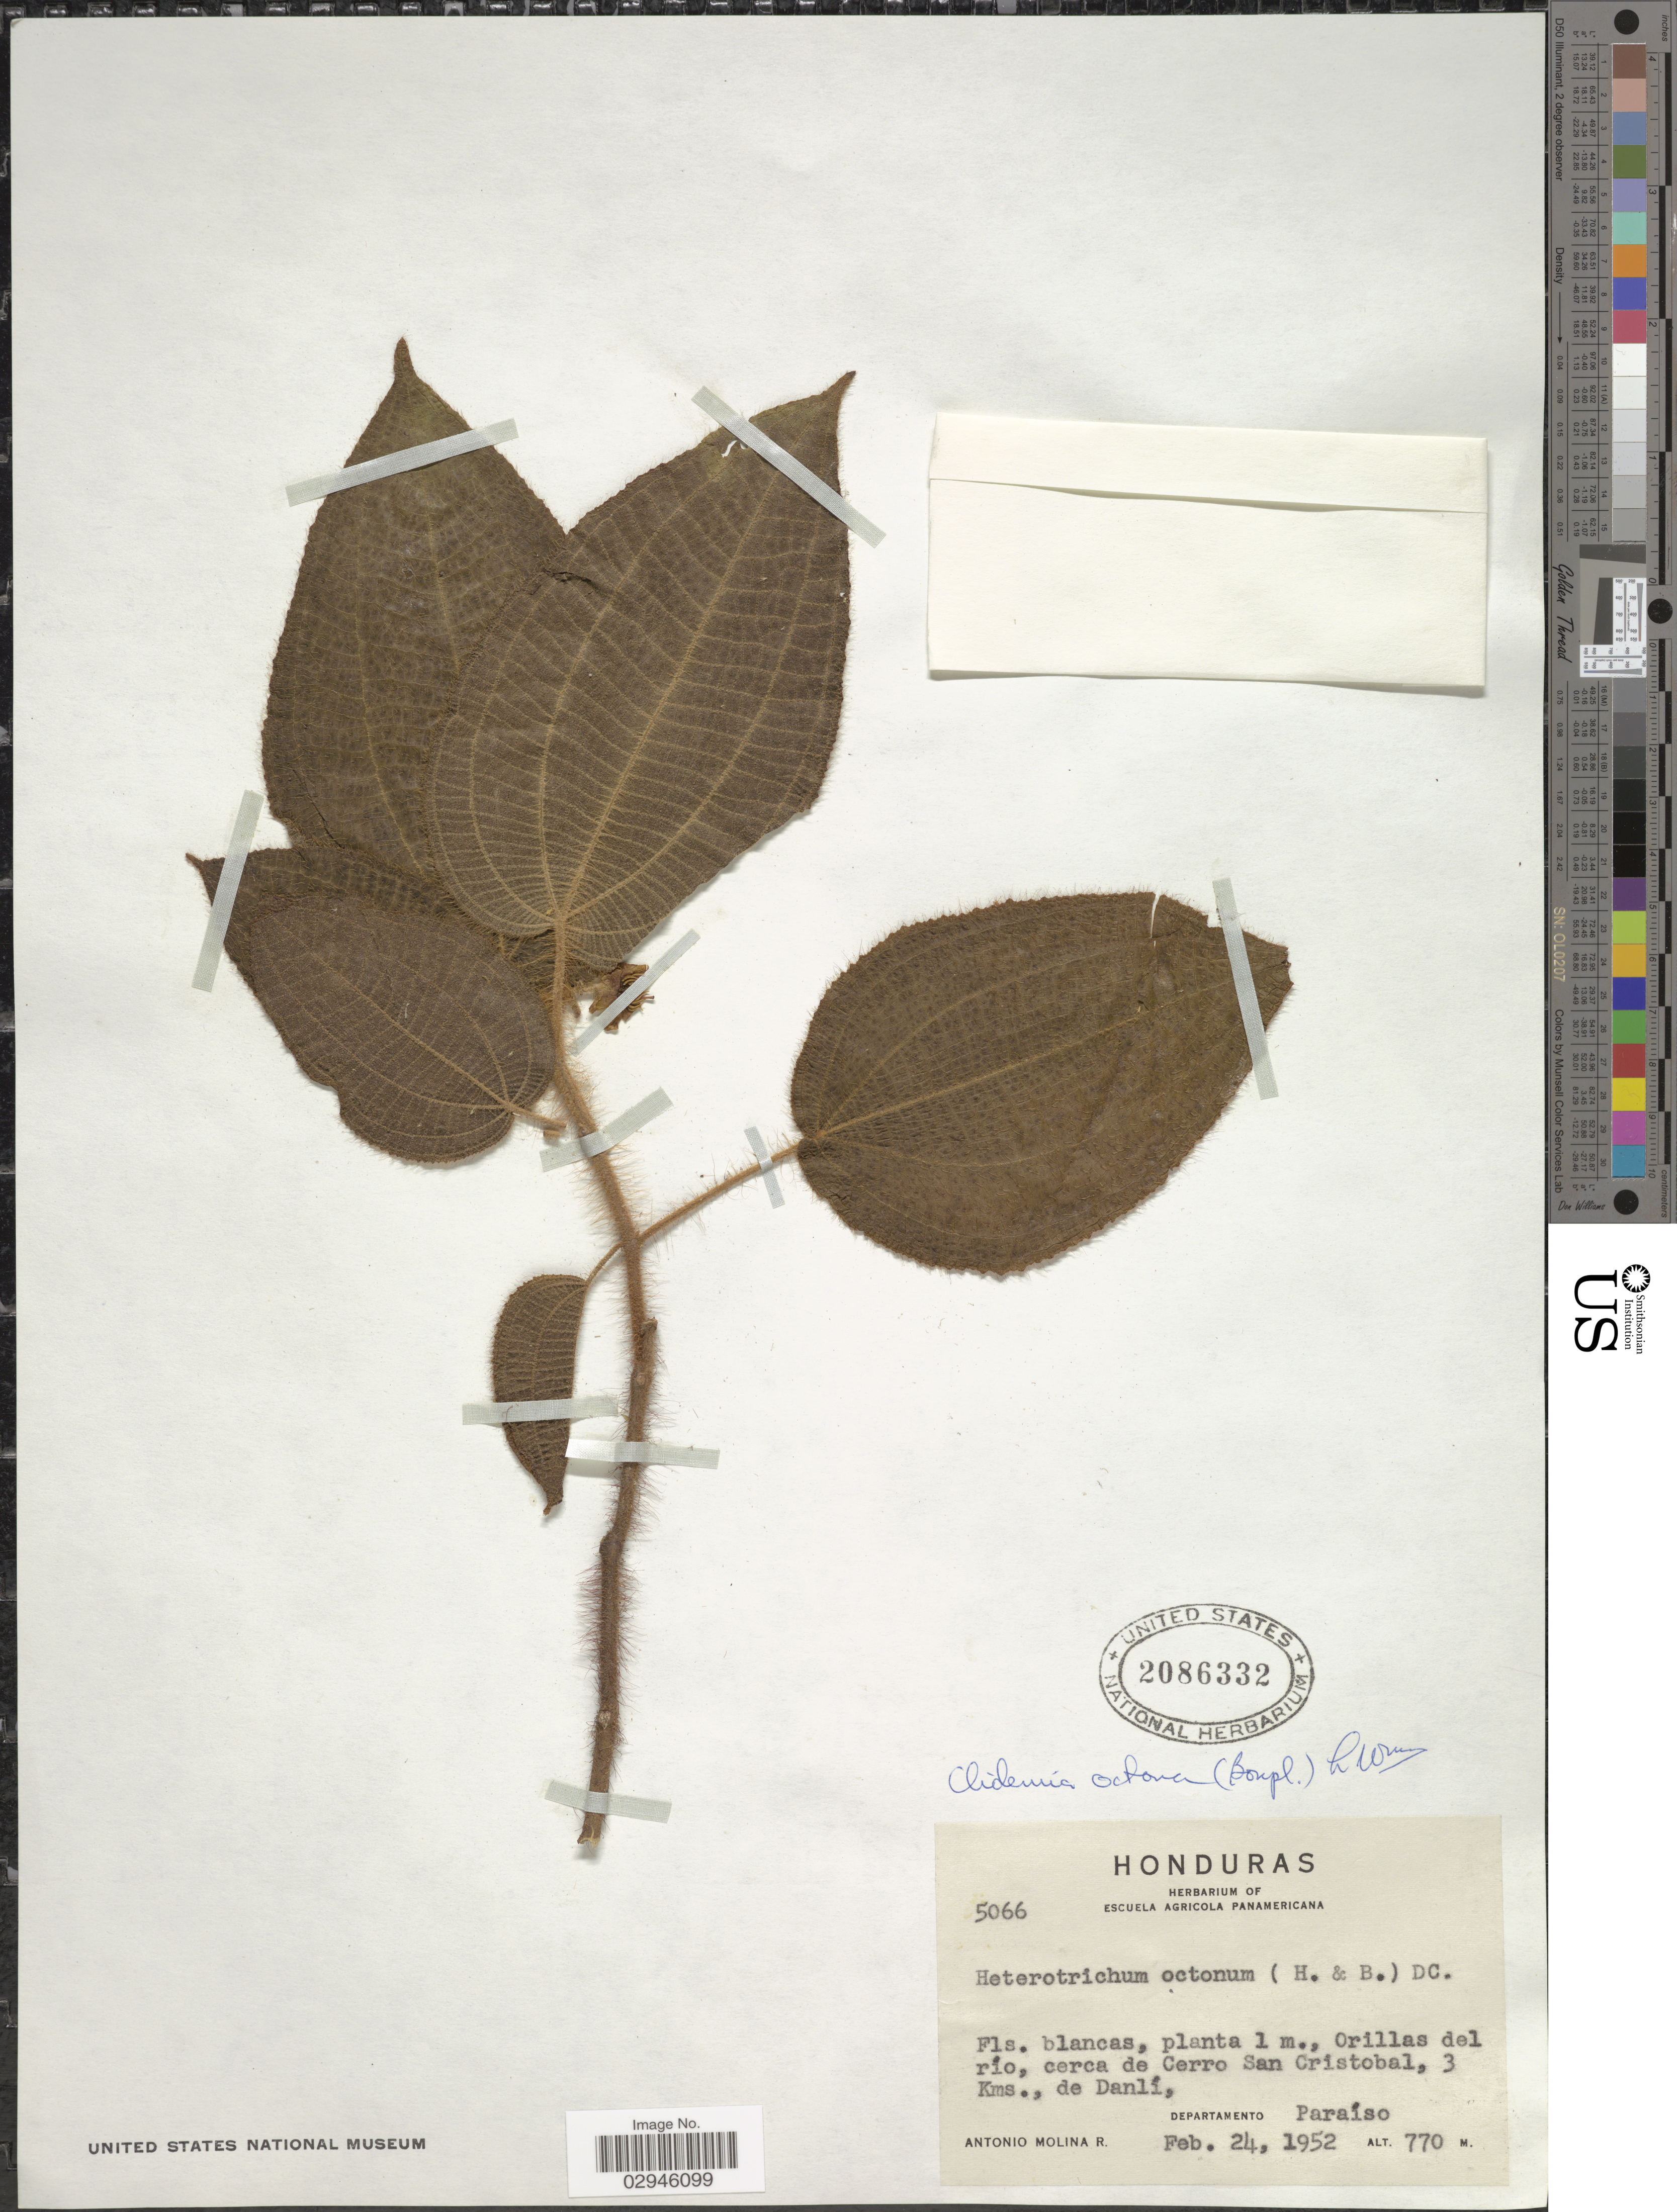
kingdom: Plantae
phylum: Tracheophyta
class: Magnoliopsida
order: Myrtales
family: Melastomataceae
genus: Heterotrichum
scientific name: Heterotrichum octonum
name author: (Bonpl.) DC.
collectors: A. Molina R.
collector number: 5066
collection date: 1952-02-24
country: Honduras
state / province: El Paraíso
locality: Orillas del río, cerca de Cerro San Cristobal, 3 Kms. de Danlí, Departamento Paraíso.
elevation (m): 770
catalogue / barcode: US 2086332